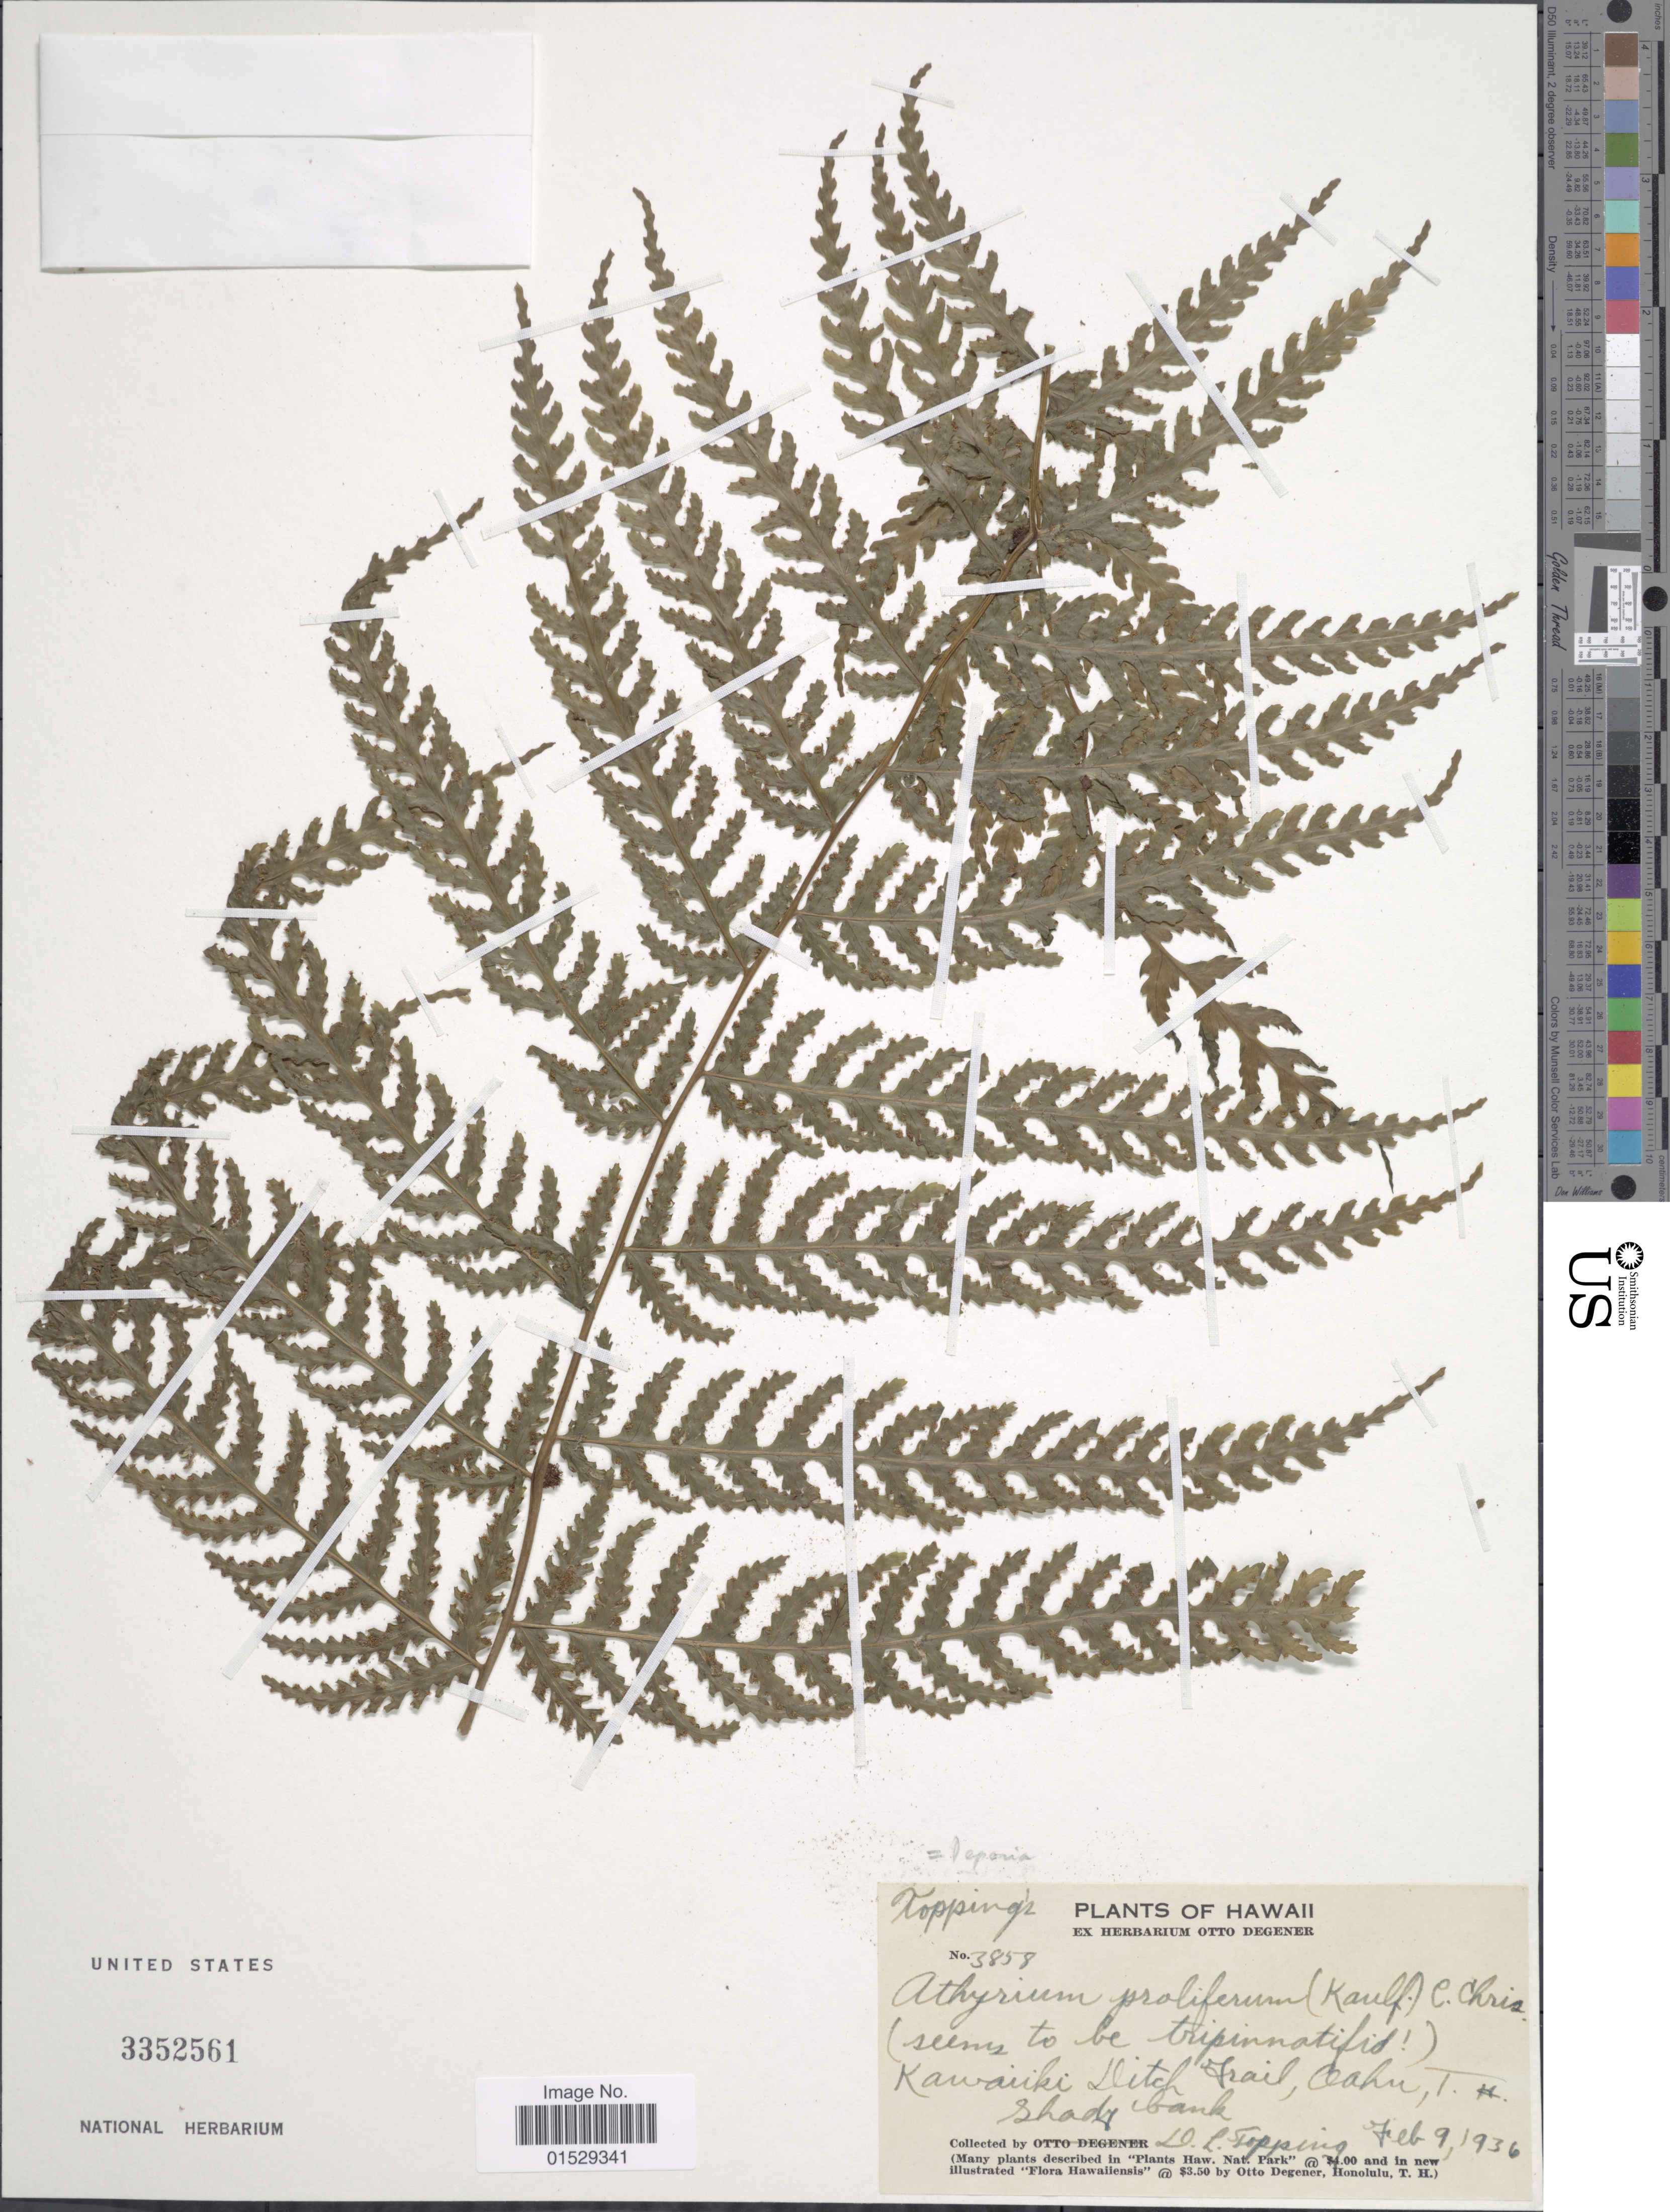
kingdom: Plantae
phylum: Tracheophyta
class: Polypodiopsida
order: Polypodiales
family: Athyriaceae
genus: Deparia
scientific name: Deparia prolifera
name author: (Kaulf.) Hook. & Grev.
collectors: D. L. Topping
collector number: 3858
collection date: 1936-02-09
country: United States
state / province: Hawaii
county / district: Honolulu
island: Oahu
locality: Kawaiiki Ditch Trail, Oahu, T. H. Shady bank.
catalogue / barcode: US 3352561